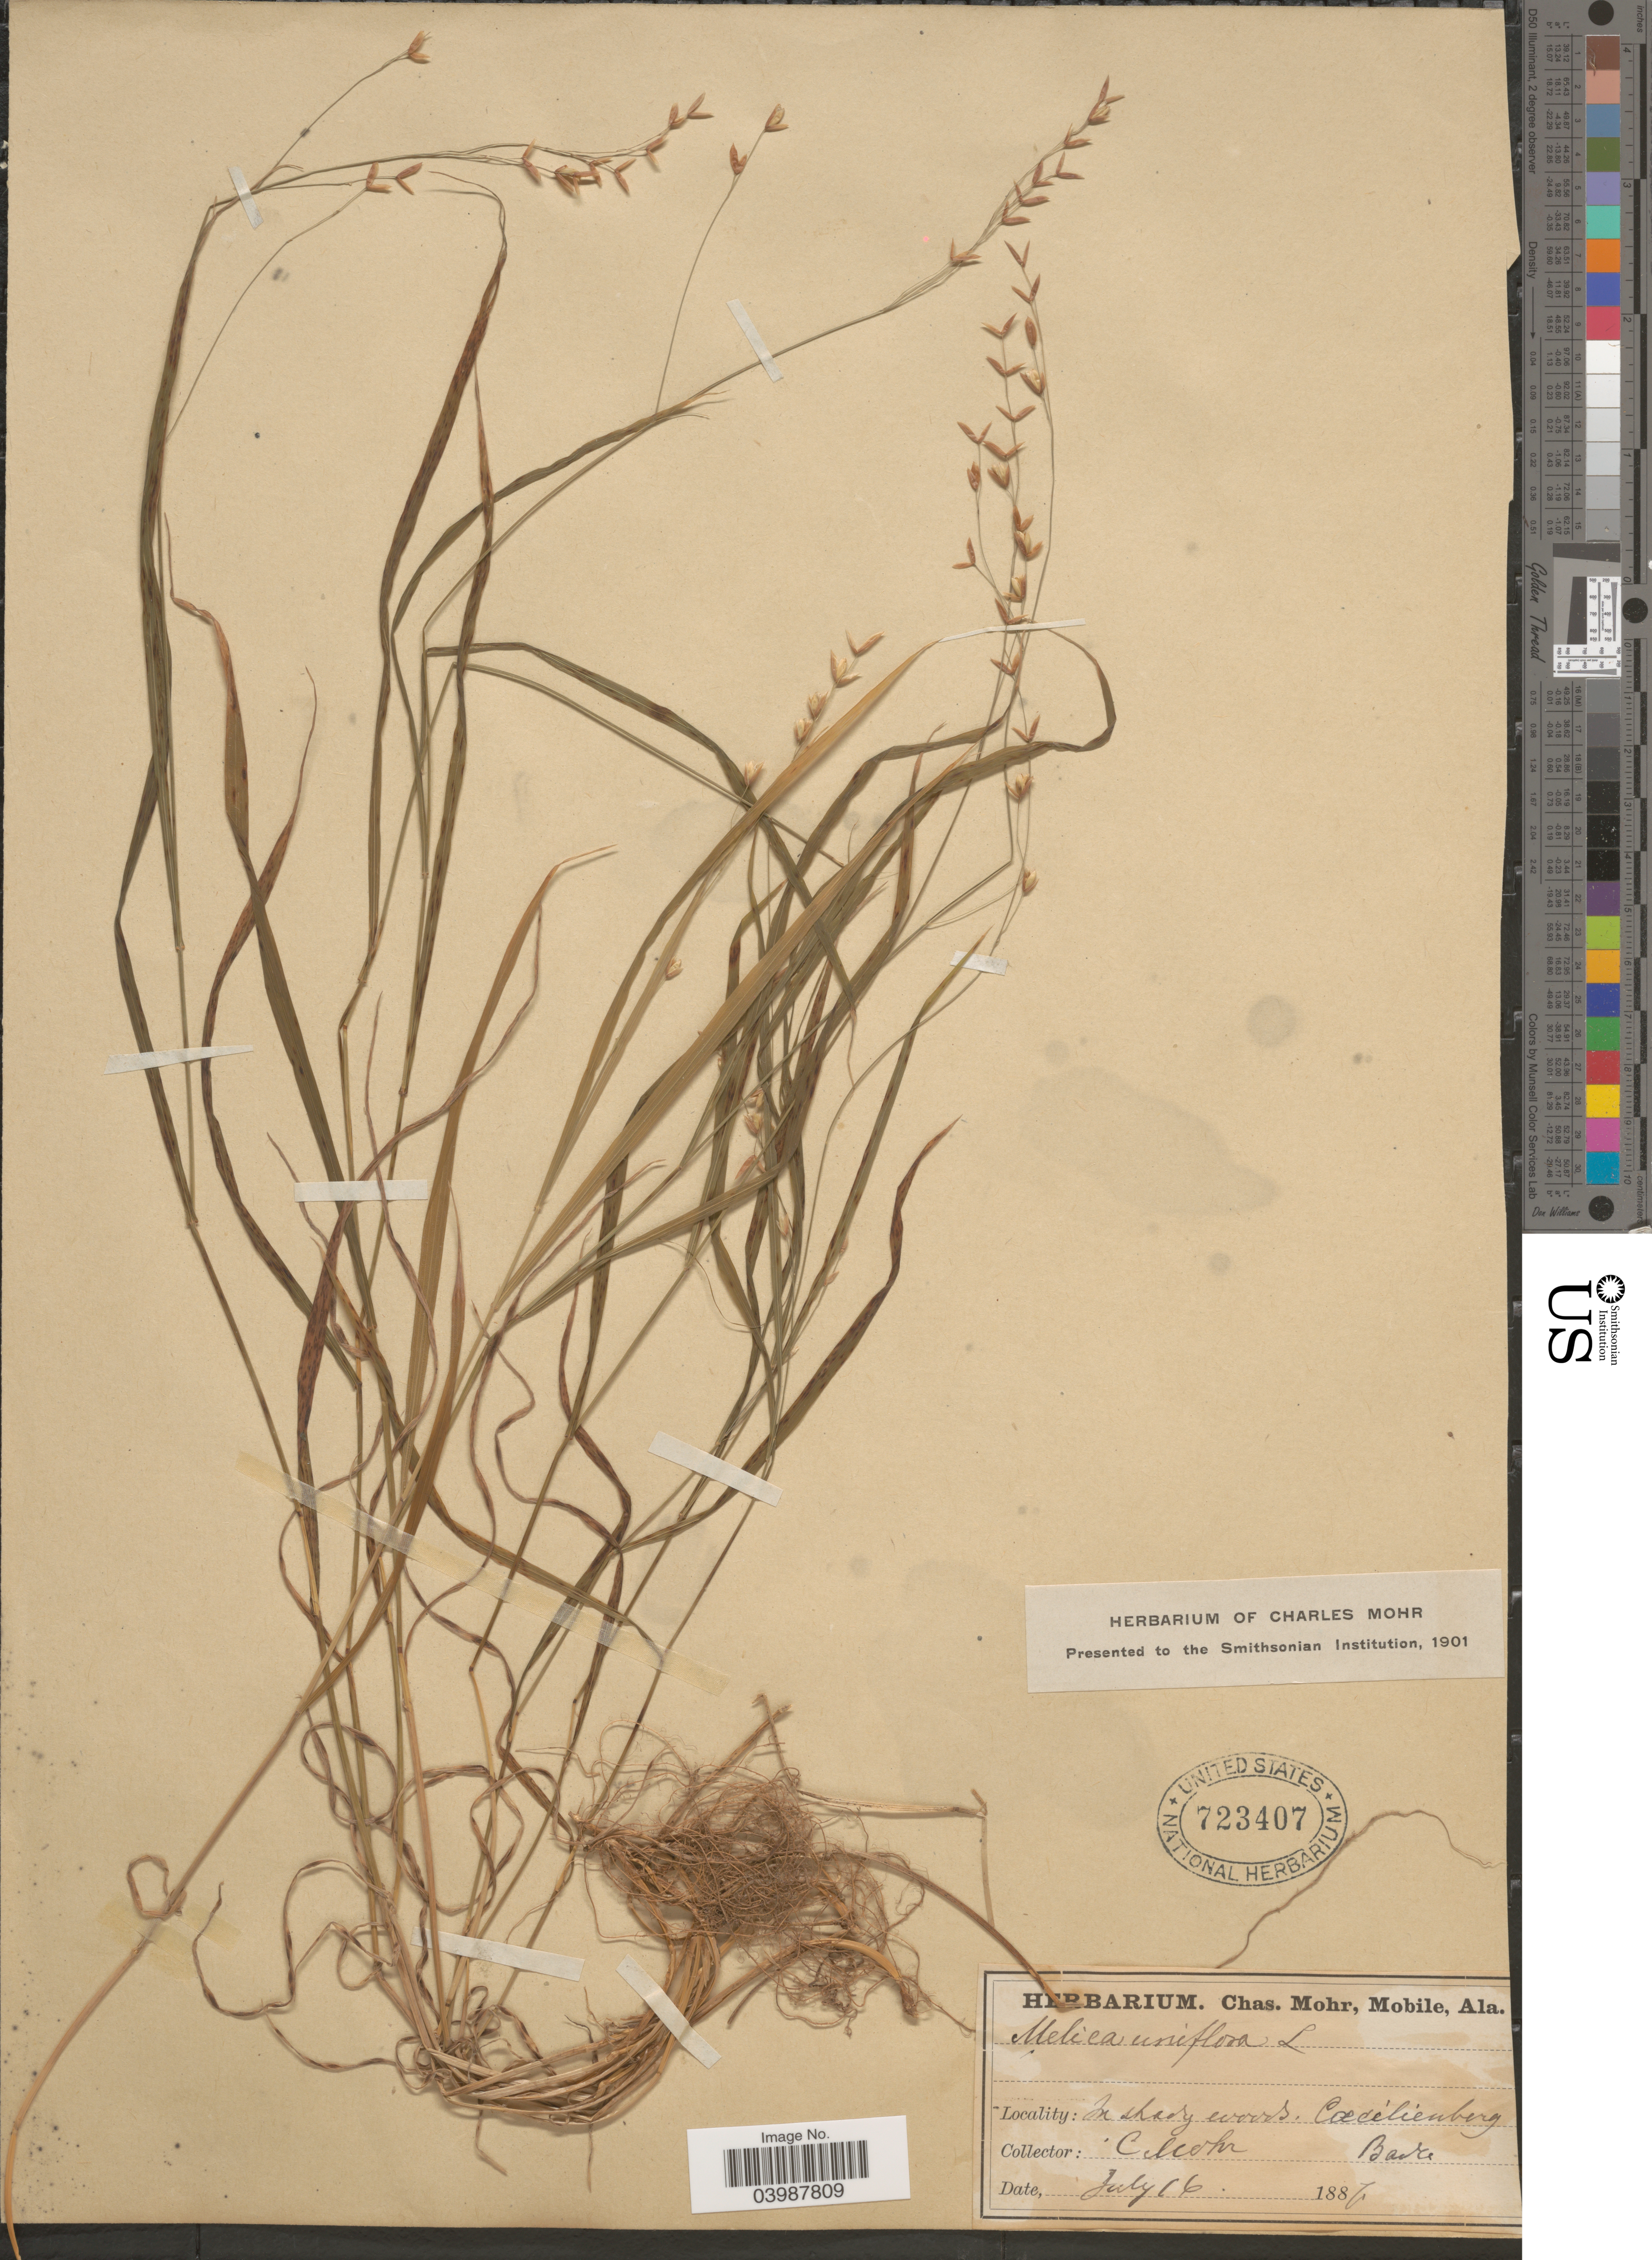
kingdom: Plantae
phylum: Tracheophyta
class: Liliopsida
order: Poales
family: Poaceae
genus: Melica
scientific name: Melica uniflora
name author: Retz.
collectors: Mohr, C. T. (herbarium)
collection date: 1887-07-16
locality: In shady woods. Cæcèlienberg. Badle. [interpreted]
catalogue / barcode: US 723407